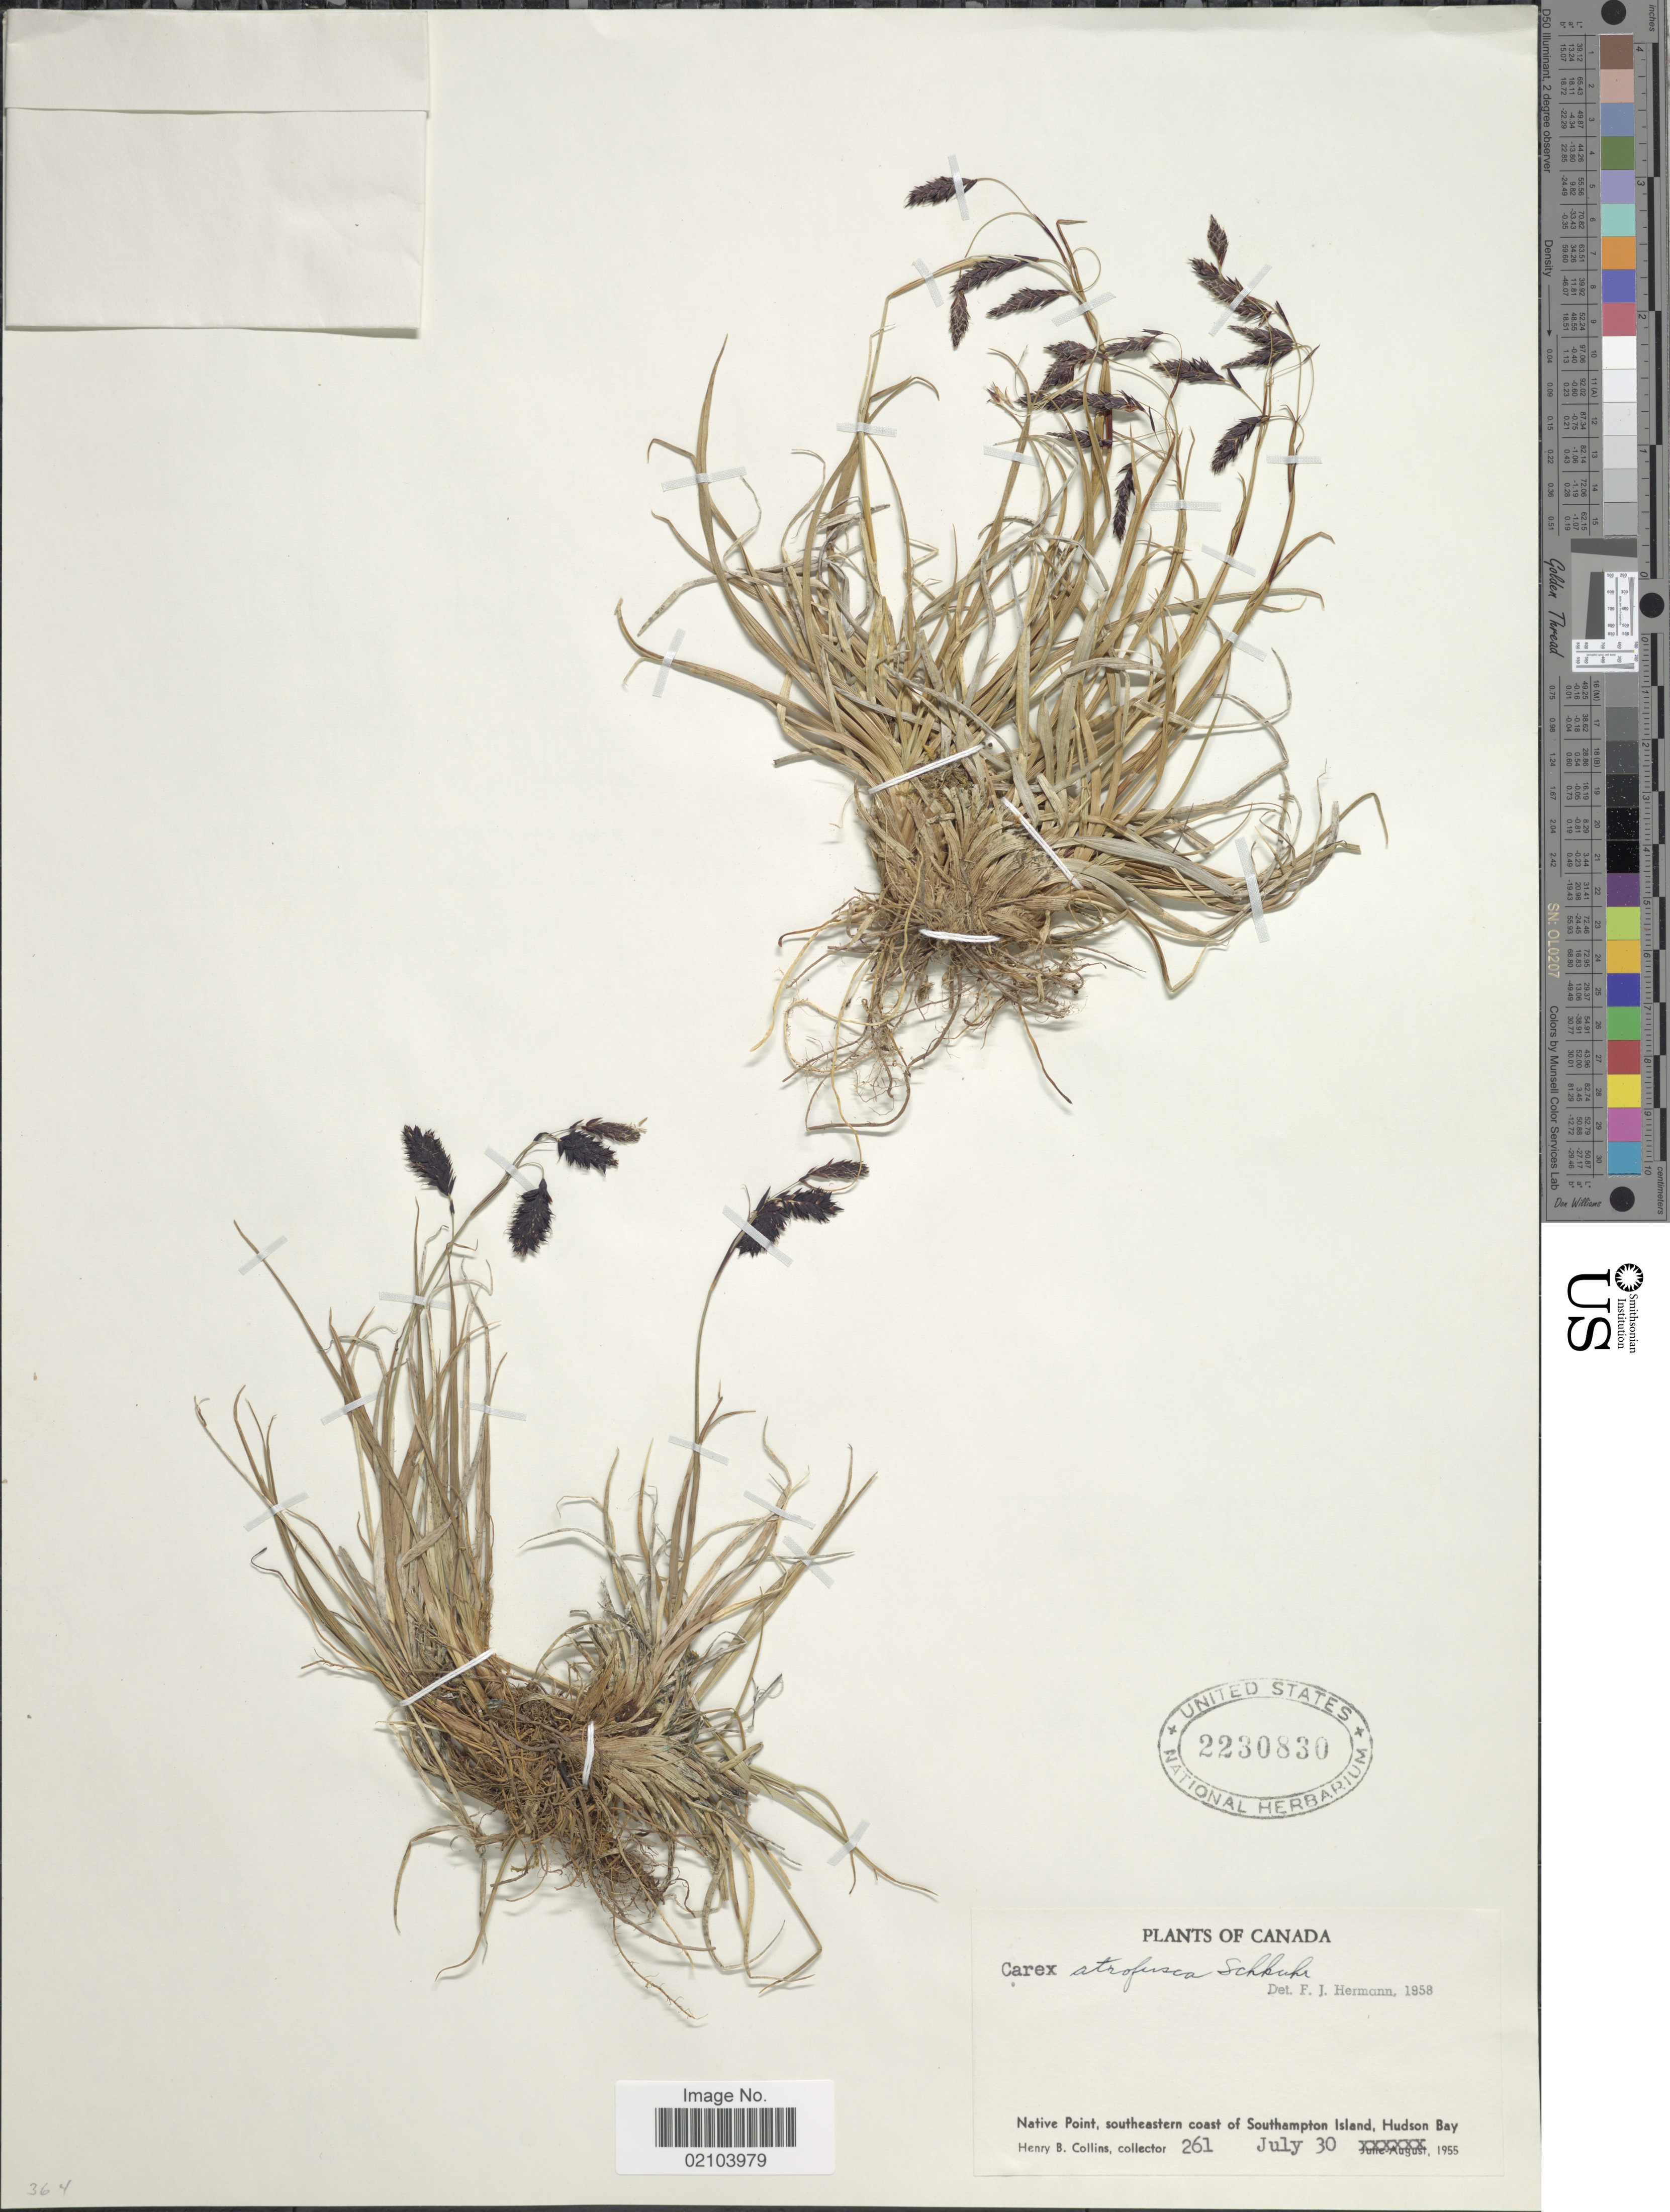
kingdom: Plantae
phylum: Tracheophyta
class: Liliopsida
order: Poales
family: Cyperaceae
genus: Carex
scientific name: Carex atrofusca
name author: Schkuhr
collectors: H. Collins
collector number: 261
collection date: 1955-07-30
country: Canada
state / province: Nunavut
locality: Native Point, southeastern coast of Southampton Island, Hudson Bay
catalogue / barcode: US 2230830